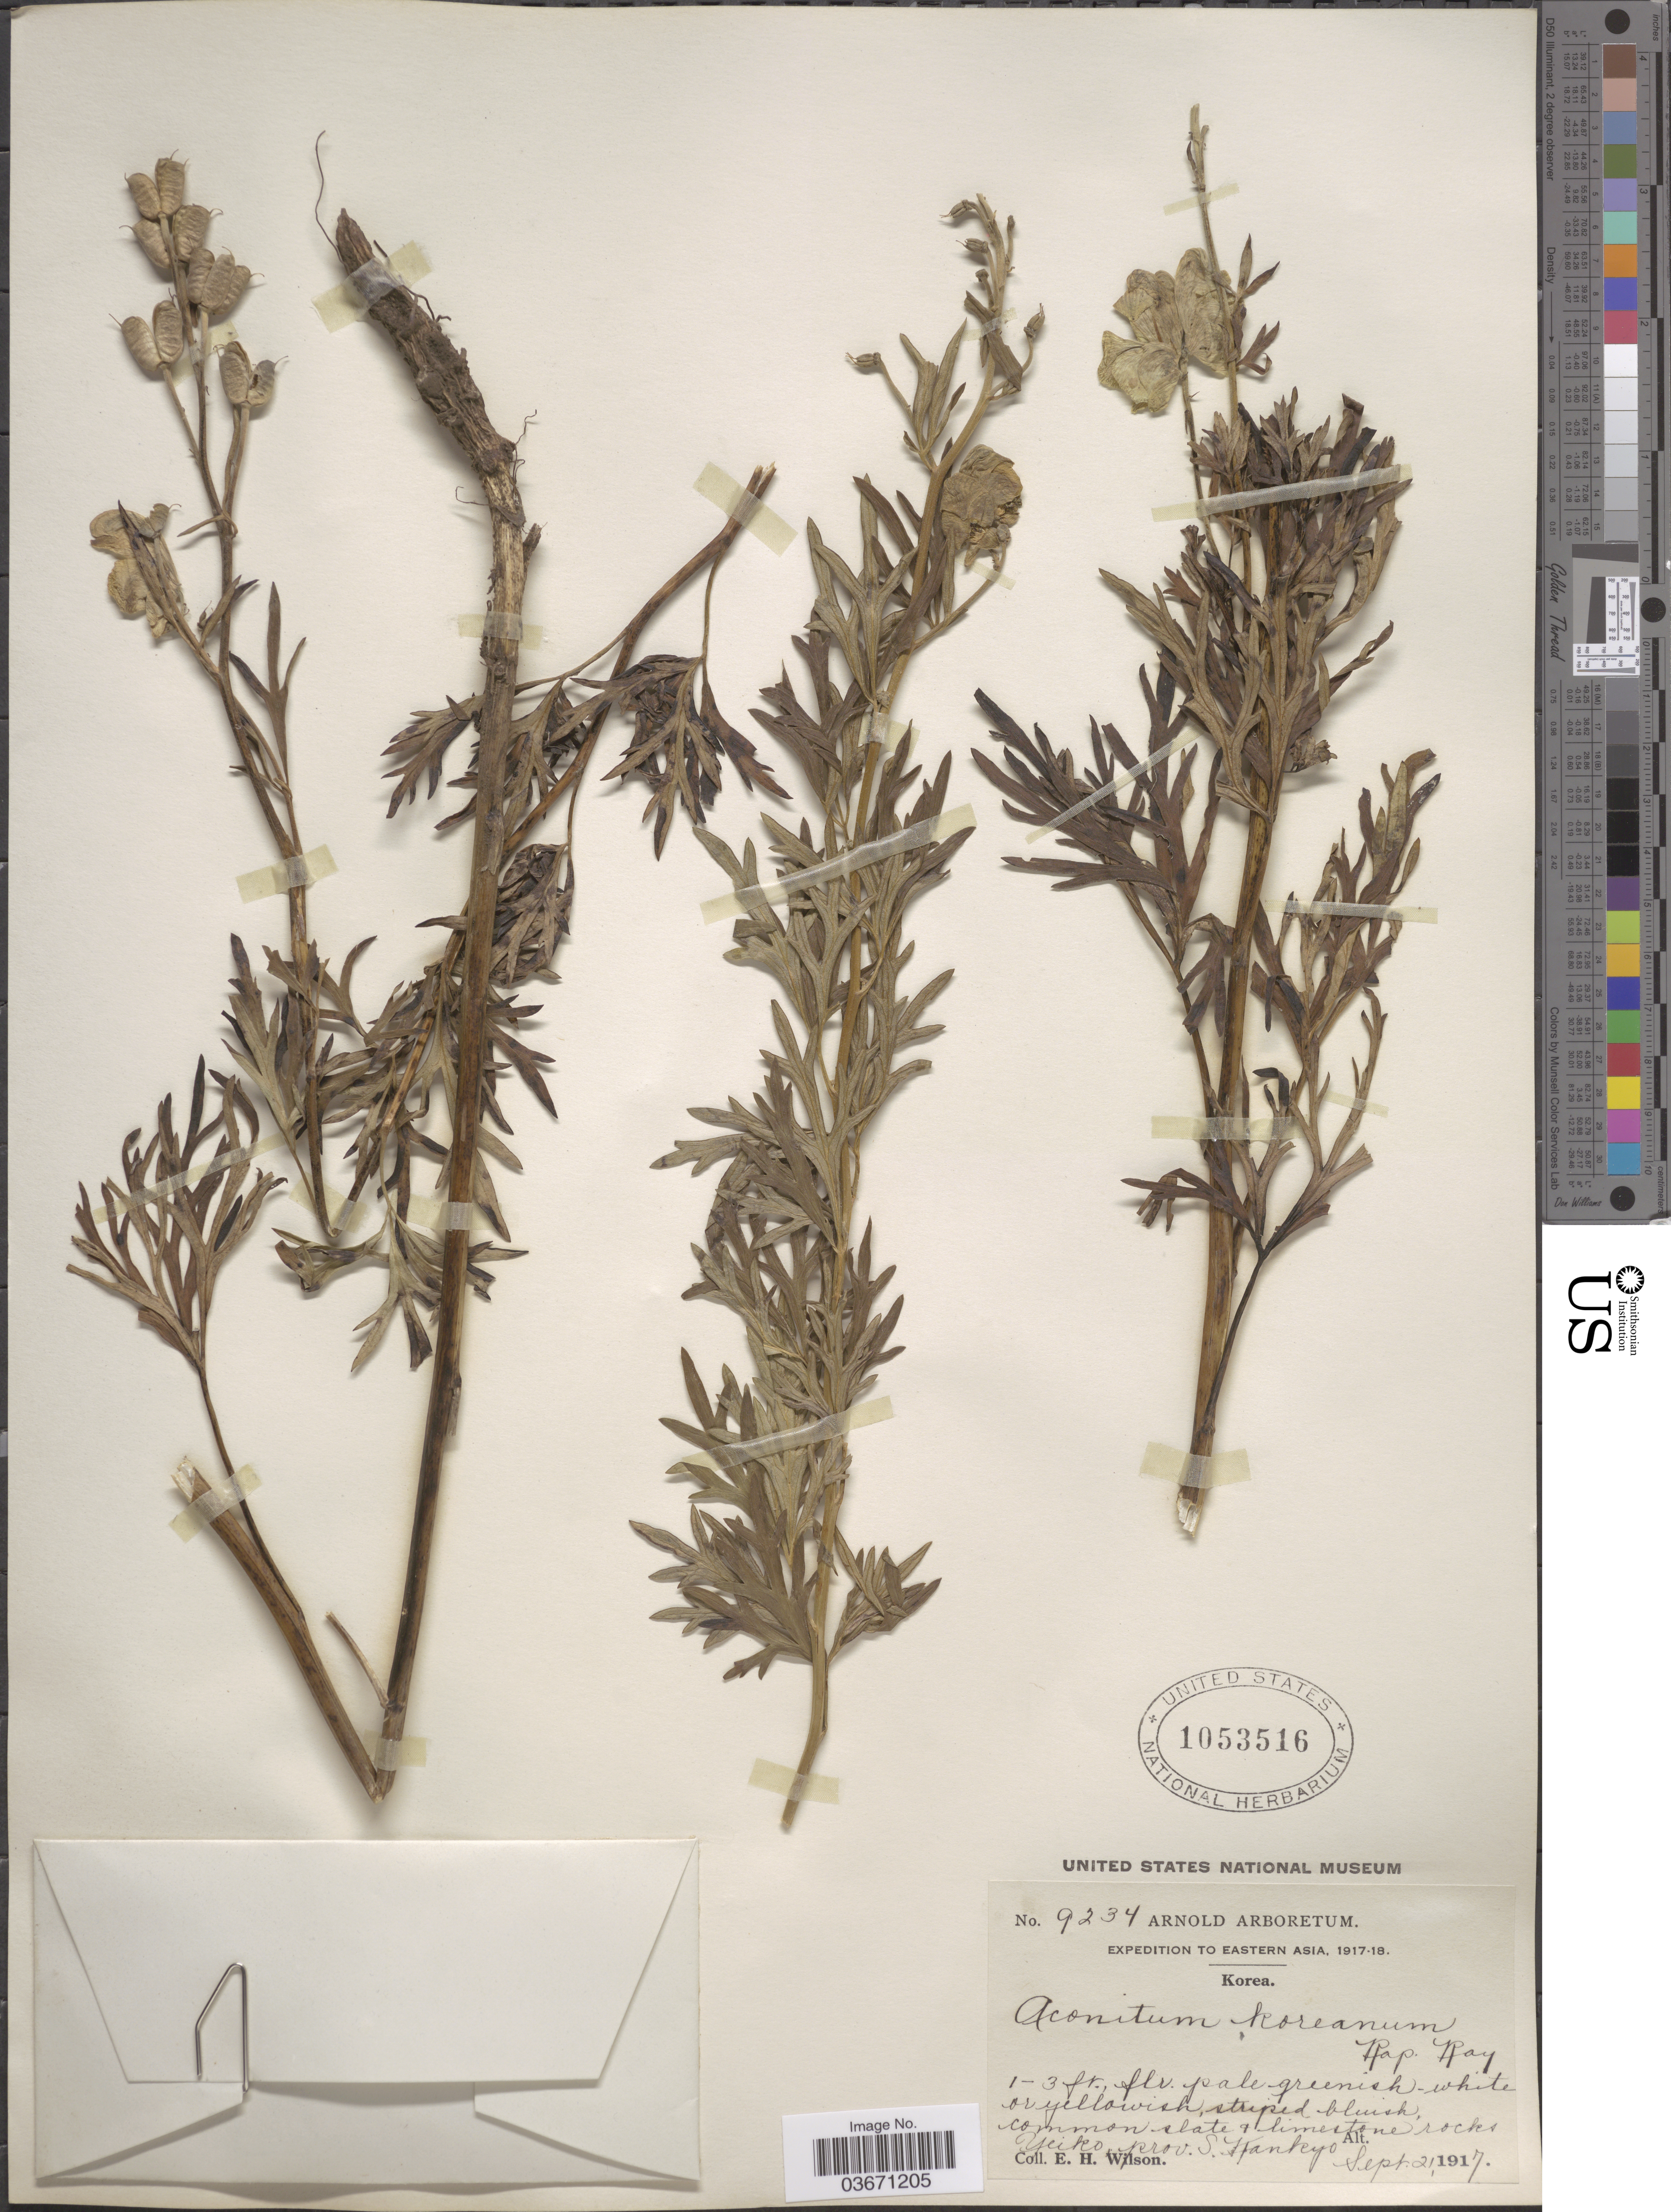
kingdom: Plantae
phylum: Tracheophyta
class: Magnoliopsida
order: Ranunculales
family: Ranunculaceae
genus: Aconitum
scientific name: Aconitum coreanum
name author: (H. Lév.) Rapaics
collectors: E. Wilson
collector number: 9234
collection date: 1917-09-21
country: North Korea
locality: Eastern Asia. Korea. Yeiko prov. S. Kankyo.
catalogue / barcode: US 1053516